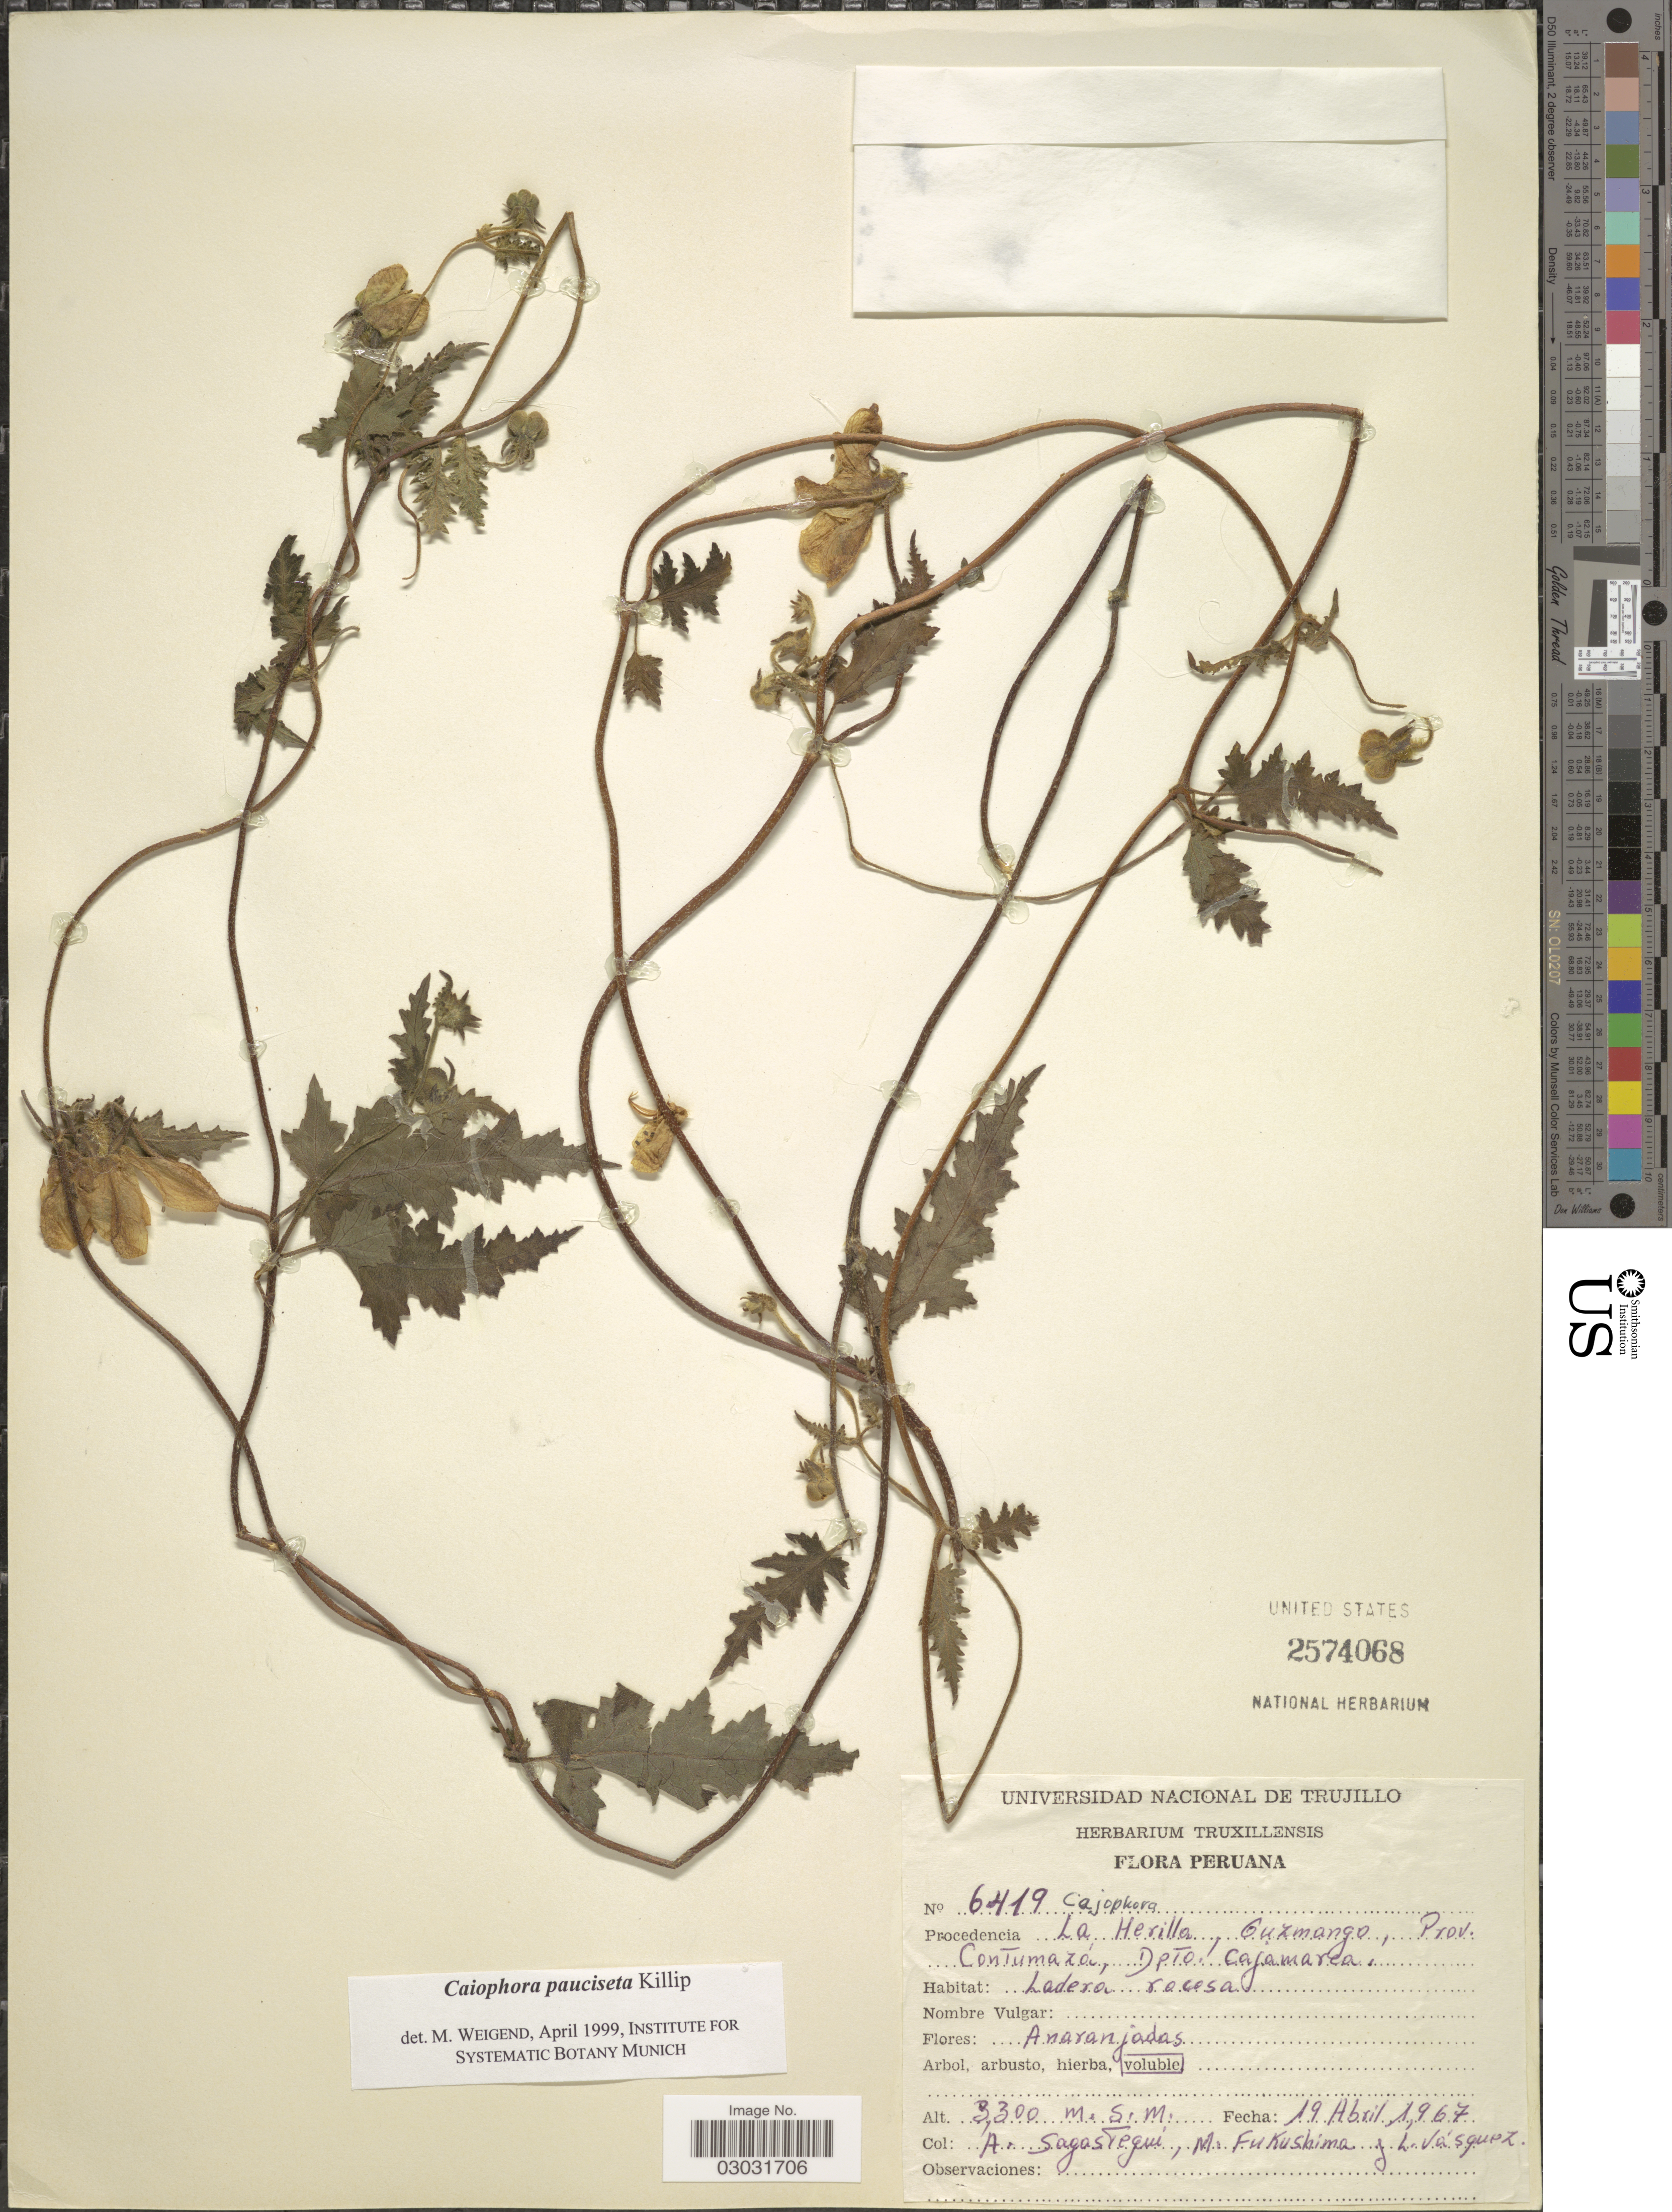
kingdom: Plantae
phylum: Tracheophyta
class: Magnoliopsida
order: Cornales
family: Loasaceae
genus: Caiophora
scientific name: Caiophora pauciseta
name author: Killip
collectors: A. Sagastegui, M. Fukushima & L. Vasquez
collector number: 6419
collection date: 1967-04-19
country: Peru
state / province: Cajamarca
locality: La Herilla, Guzmango, Prov. Contumazá, Dpto. Cajamarca.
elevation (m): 3300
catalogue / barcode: US 2574068